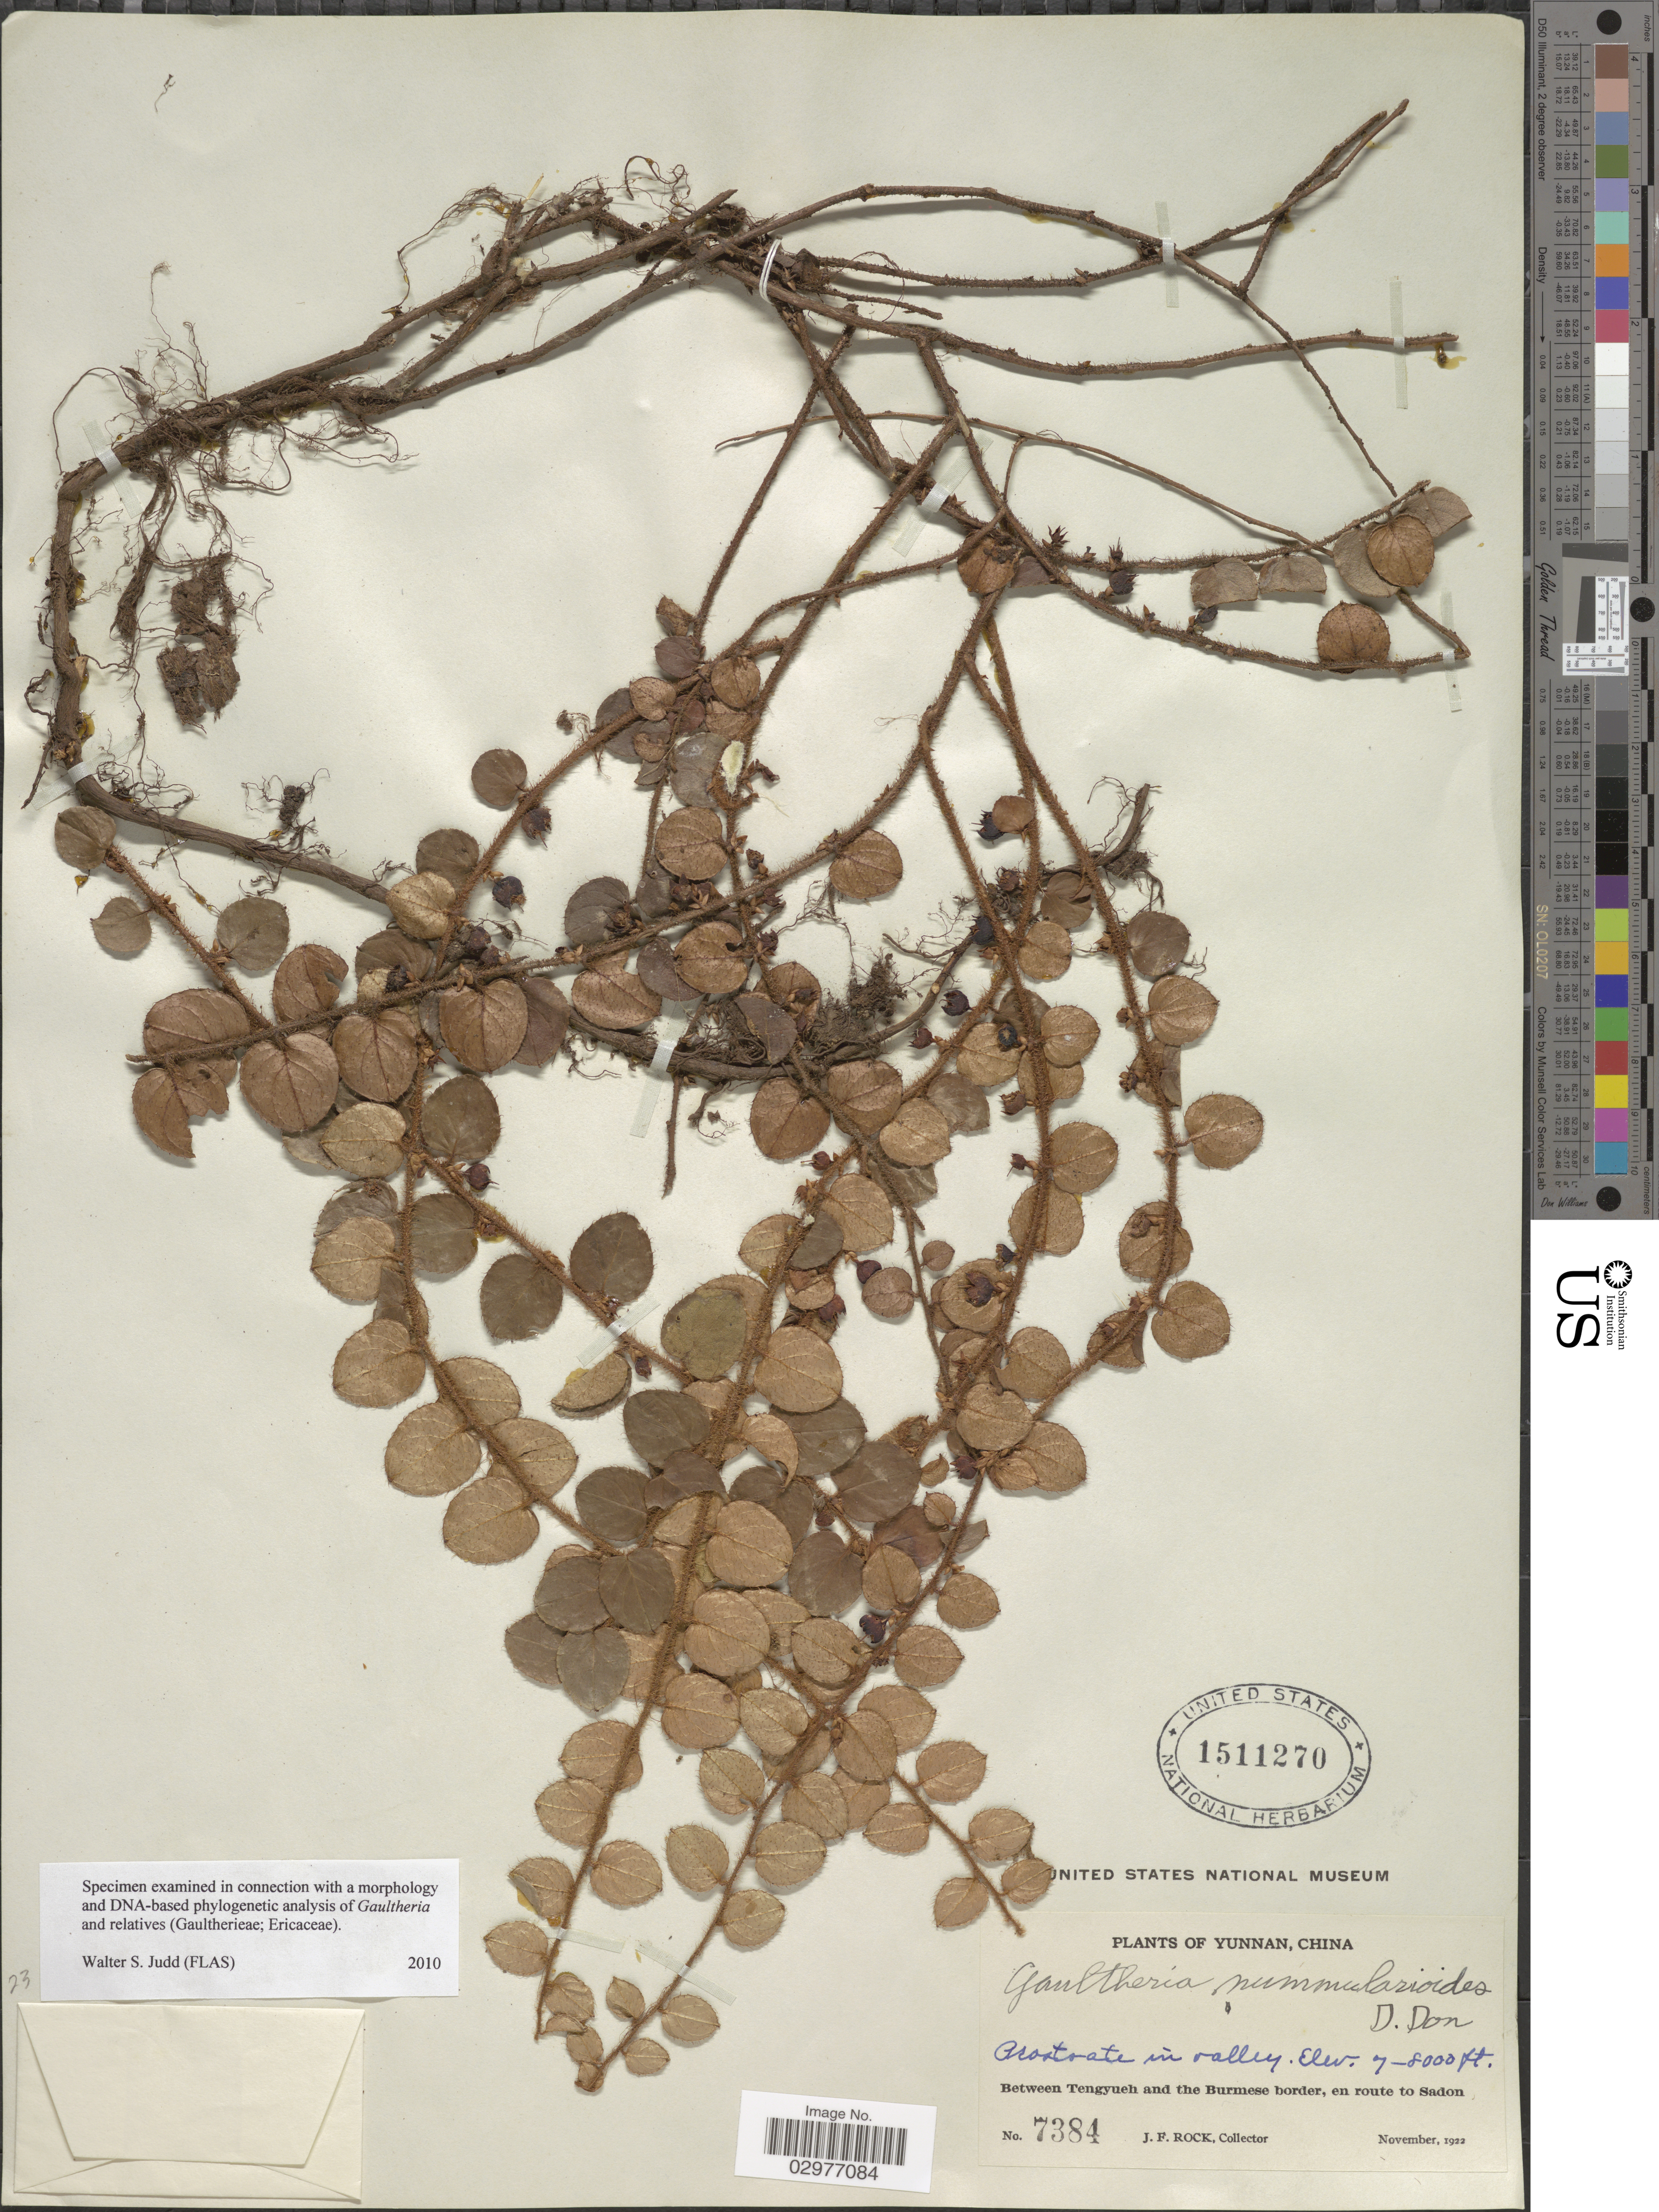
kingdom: Plantae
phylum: Tracheophyta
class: Magnoliopsida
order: Ericales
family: Ericaceae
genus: Gaultheria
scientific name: Gaultheria nummularioides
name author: G. Don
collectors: J. Rock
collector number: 7384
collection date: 1922-11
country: China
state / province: Yunnan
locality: Between Tengyueh and the Burmese border, en route to Sadon.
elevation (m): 2134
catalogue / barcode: US 1511270